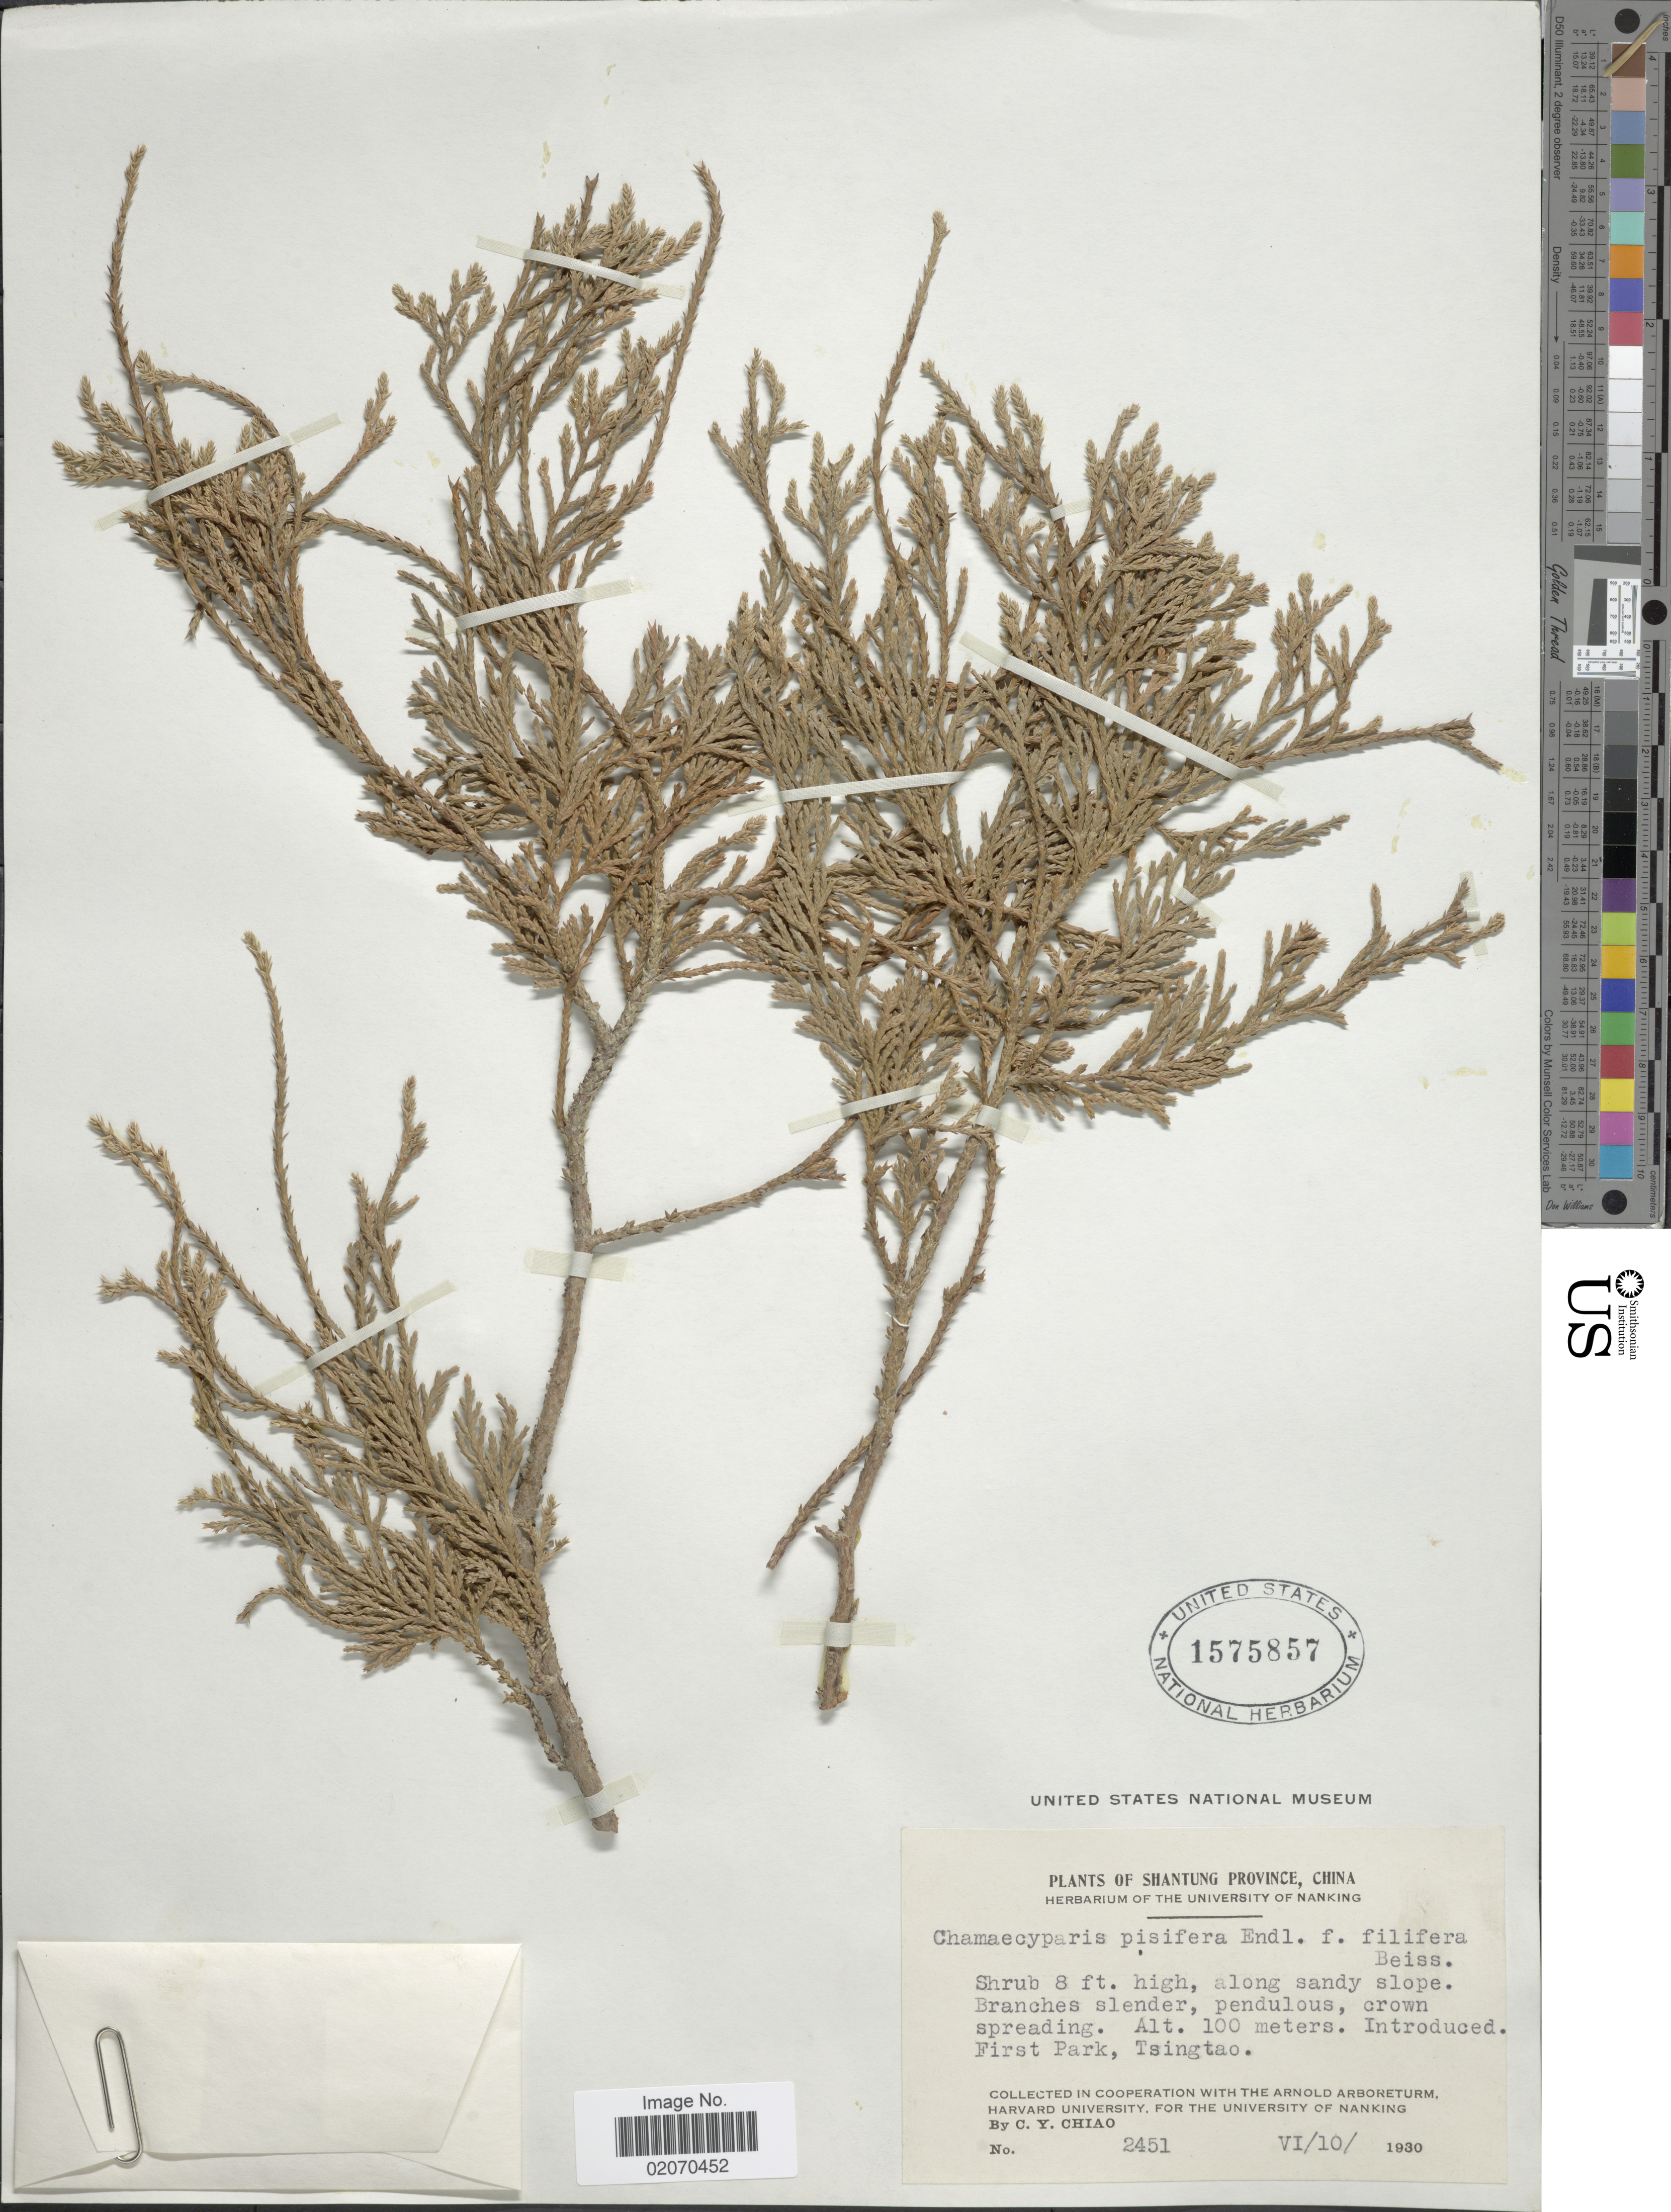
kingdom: Plantae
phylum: Tracheophyta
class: Pinopsida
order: Pinales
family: Cupressaceae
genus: Chamaecyparis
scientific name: Chamaecyparis pisifera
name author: (Siebold & Zucc.) Endl.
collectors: C. Y. Chiao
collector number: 2451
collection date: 1930-06-10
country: China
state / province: Shandong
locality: Shantung Province. First Park, Tsingtai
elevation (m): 100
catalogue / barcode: US 1575857